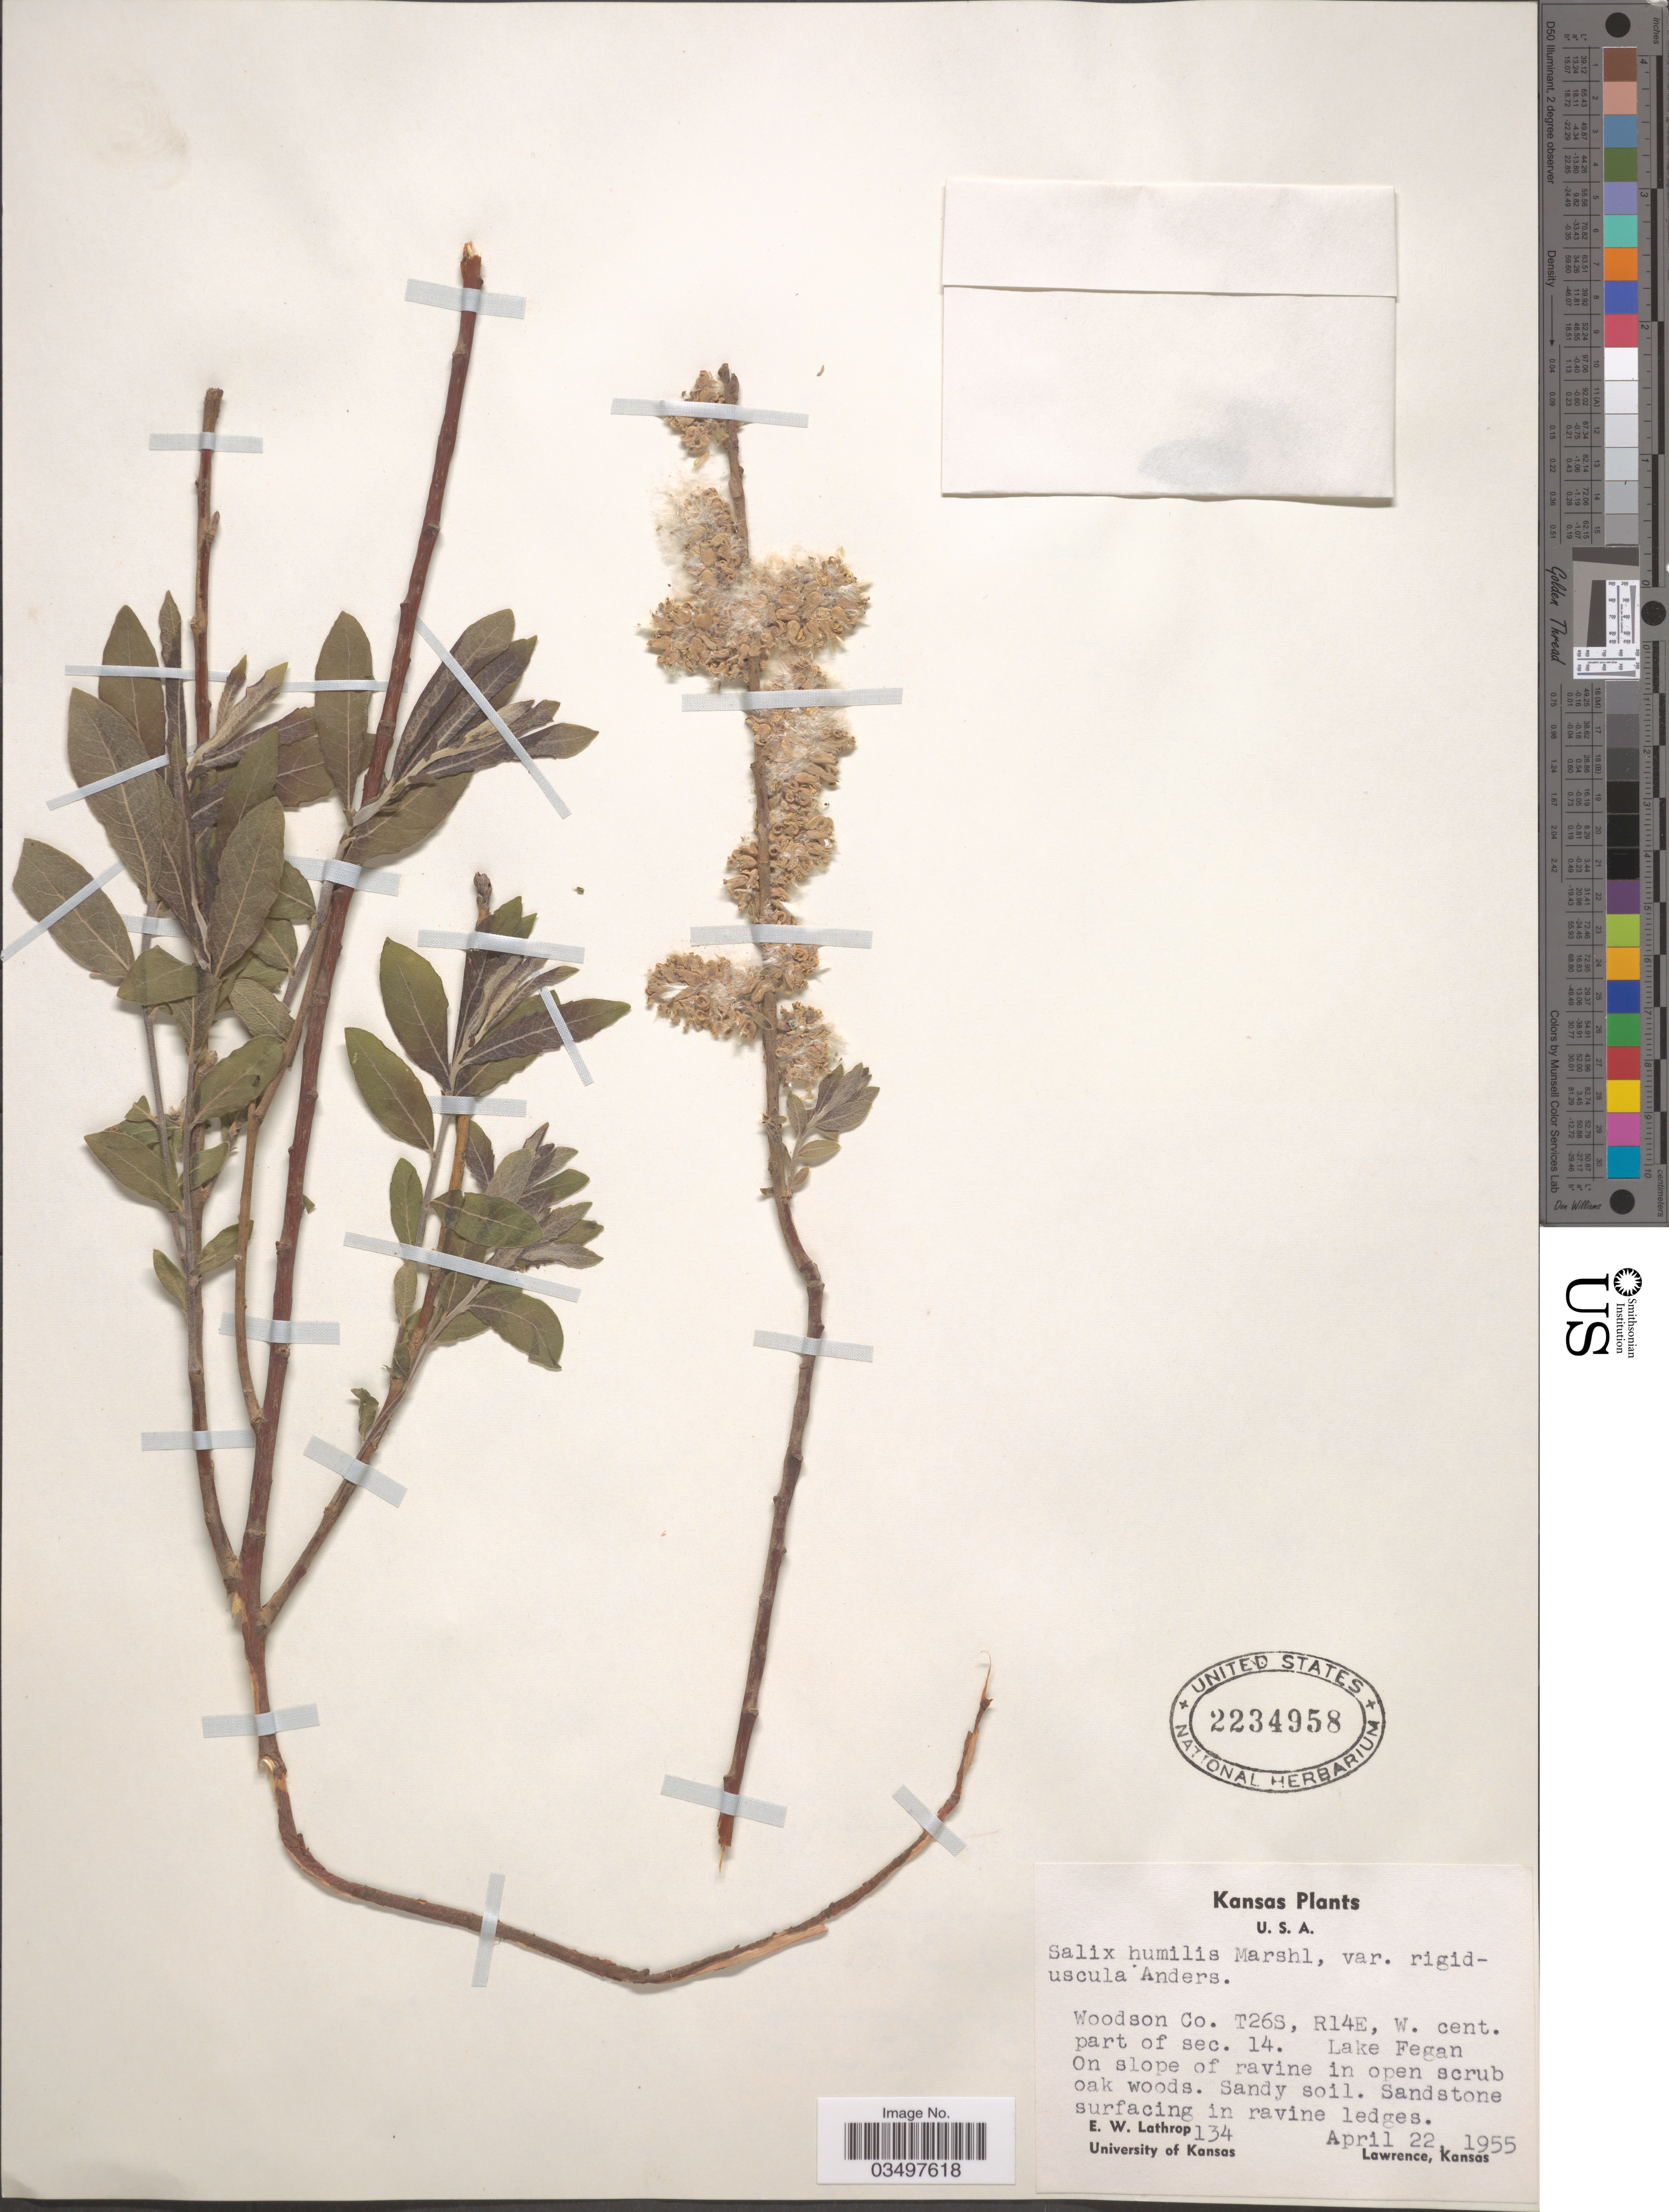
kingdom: Plantae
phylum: Tracheophyta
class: Magnoliopsida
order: Malpighiales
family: Salicaceae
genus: Salix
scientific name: Salix humilis var. rigidiuscula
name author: (Andersson) B.L. Rob. & Fernald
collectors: E. W. Lathrop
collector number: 134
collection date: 1955-04-22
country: United States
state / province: Kansas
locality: Woodson Co. T26S, R14E, W. cent. part of sec. 14. Lake Fegan.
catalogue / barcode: US 2234958